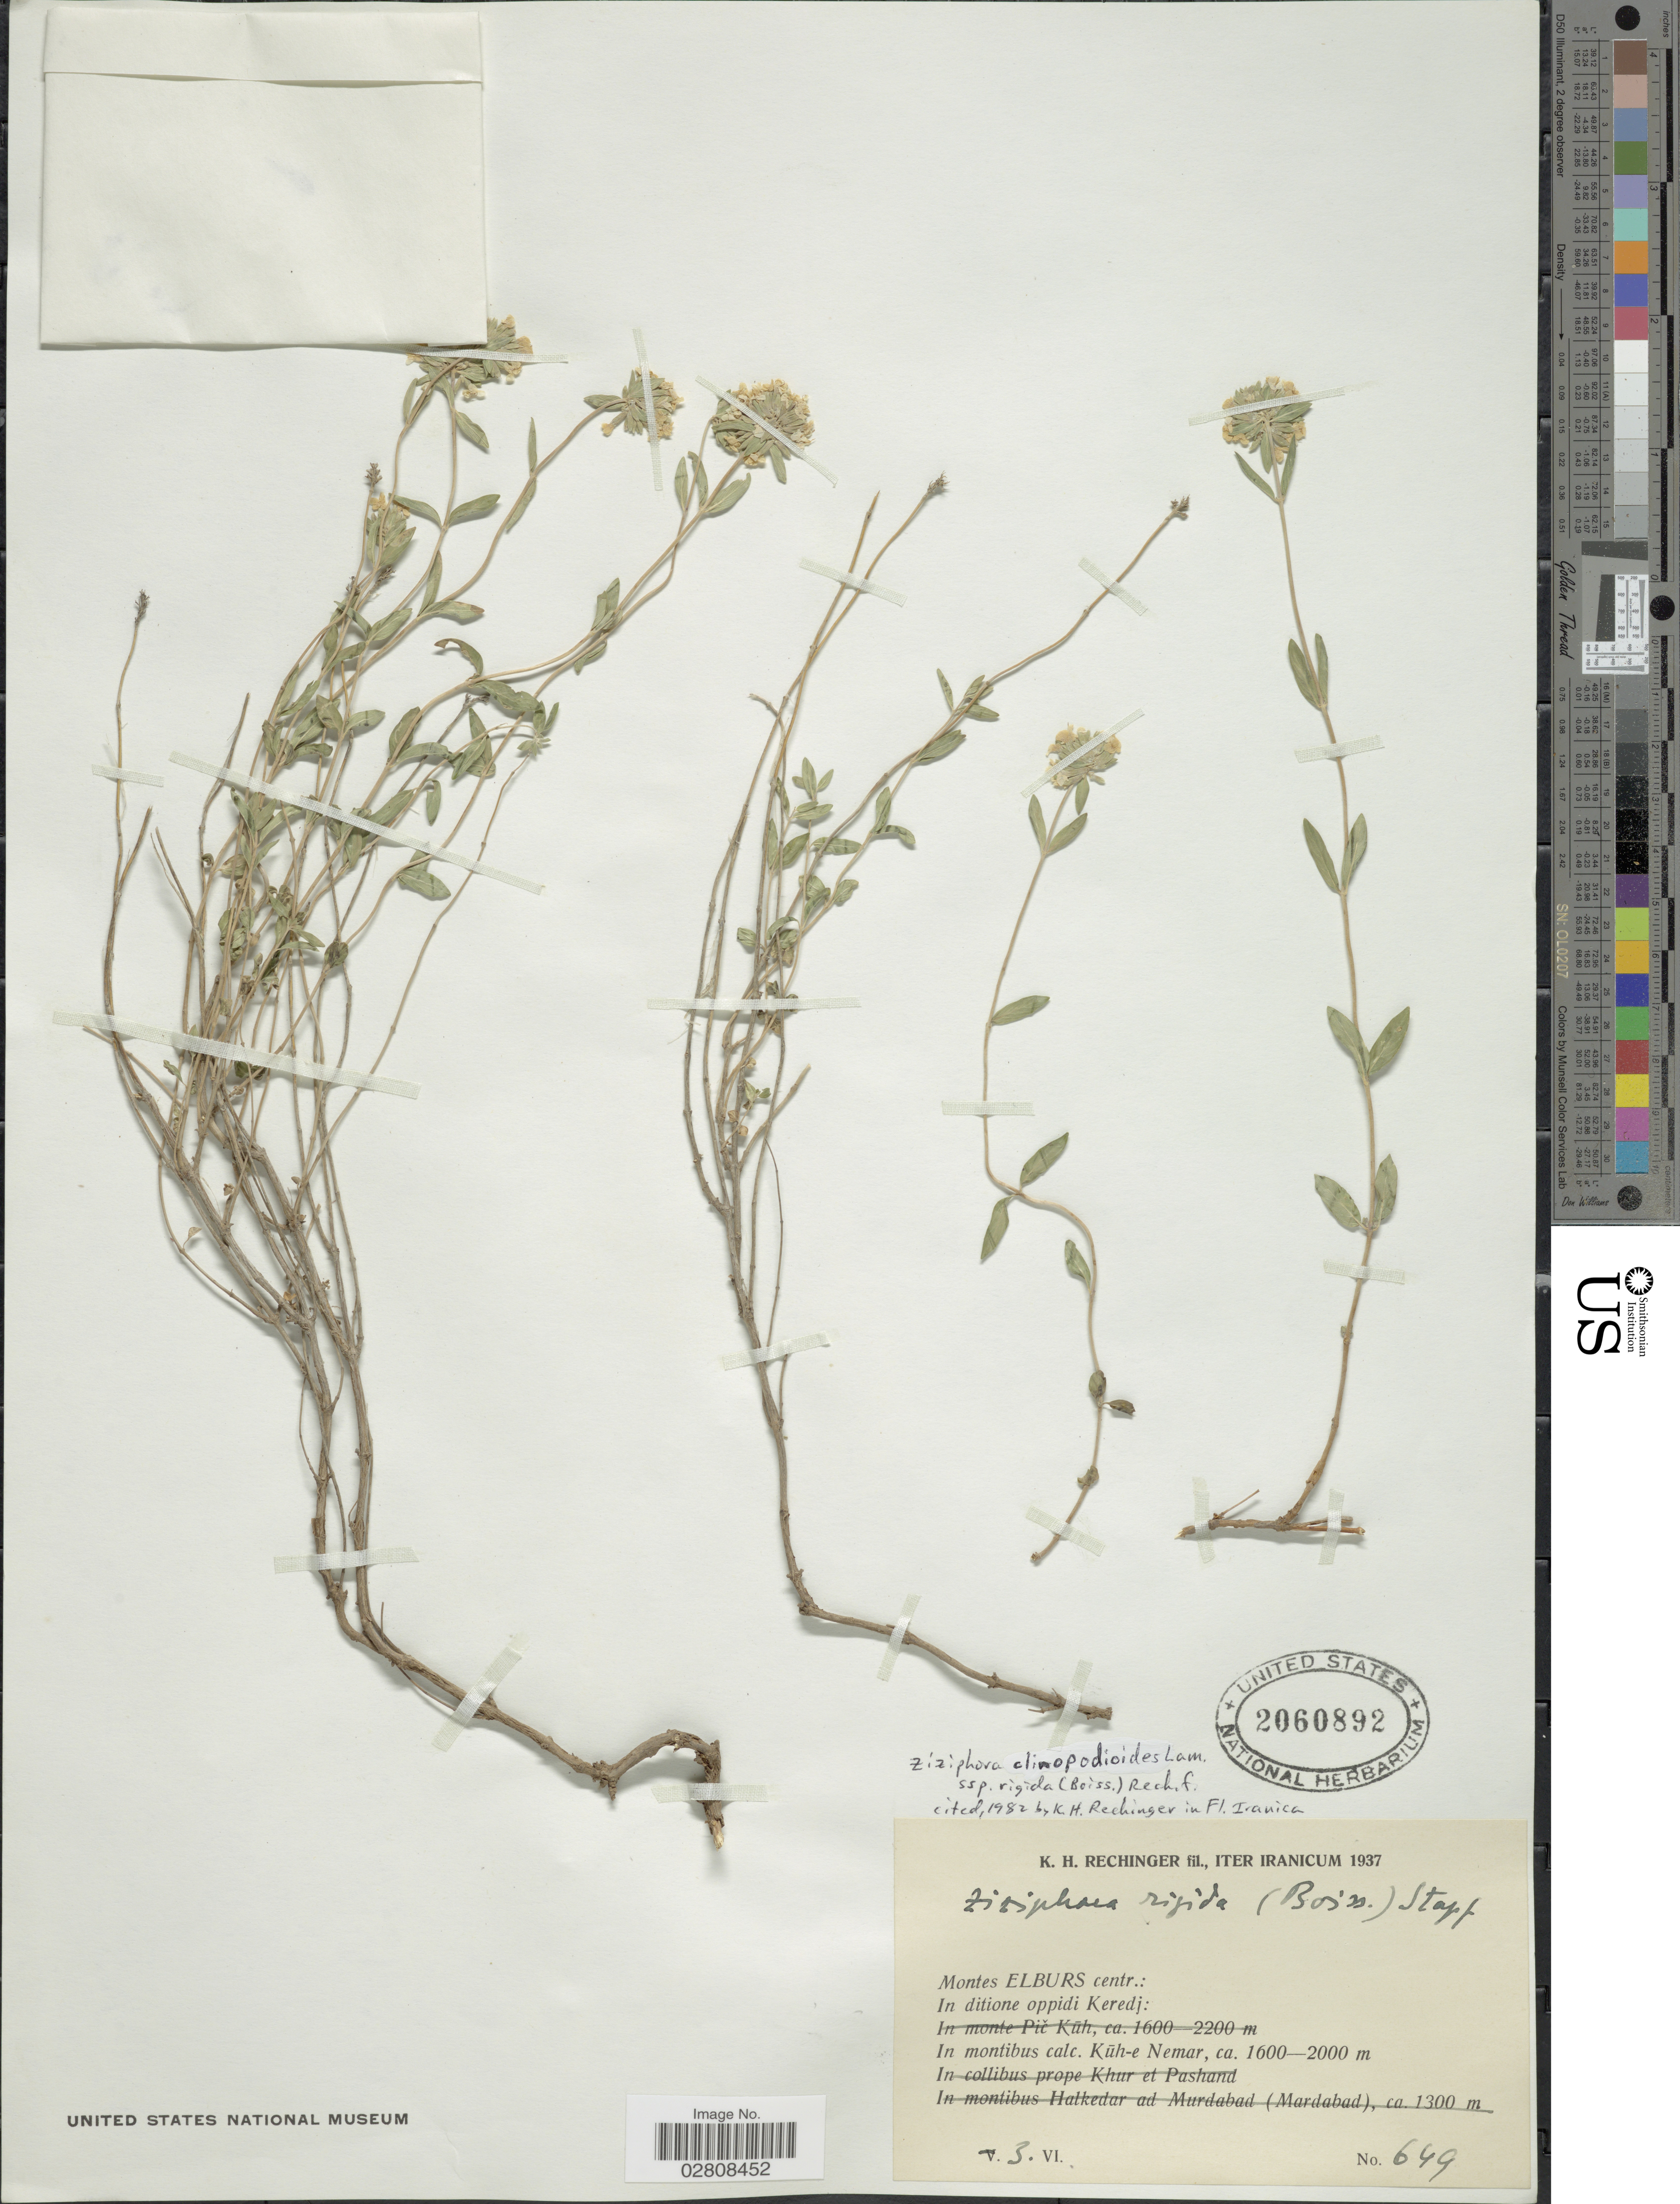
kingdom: Plantae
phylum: Tracheophyta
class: Magnoliopsida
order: Lamiales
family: Lamiaceae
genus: Ziziphora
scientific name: Ziziphora clinopodioides subsp. rigida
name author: (Boiss.) Rech. f.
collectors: K. H. Rechinger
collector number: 649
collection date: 1937-06-03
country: Iran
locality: Montes Elburs centr.: In ditione oppidi Keredj: In montibus calc. Küh-e Nemar.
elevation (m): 1600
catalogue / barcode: US 2060892